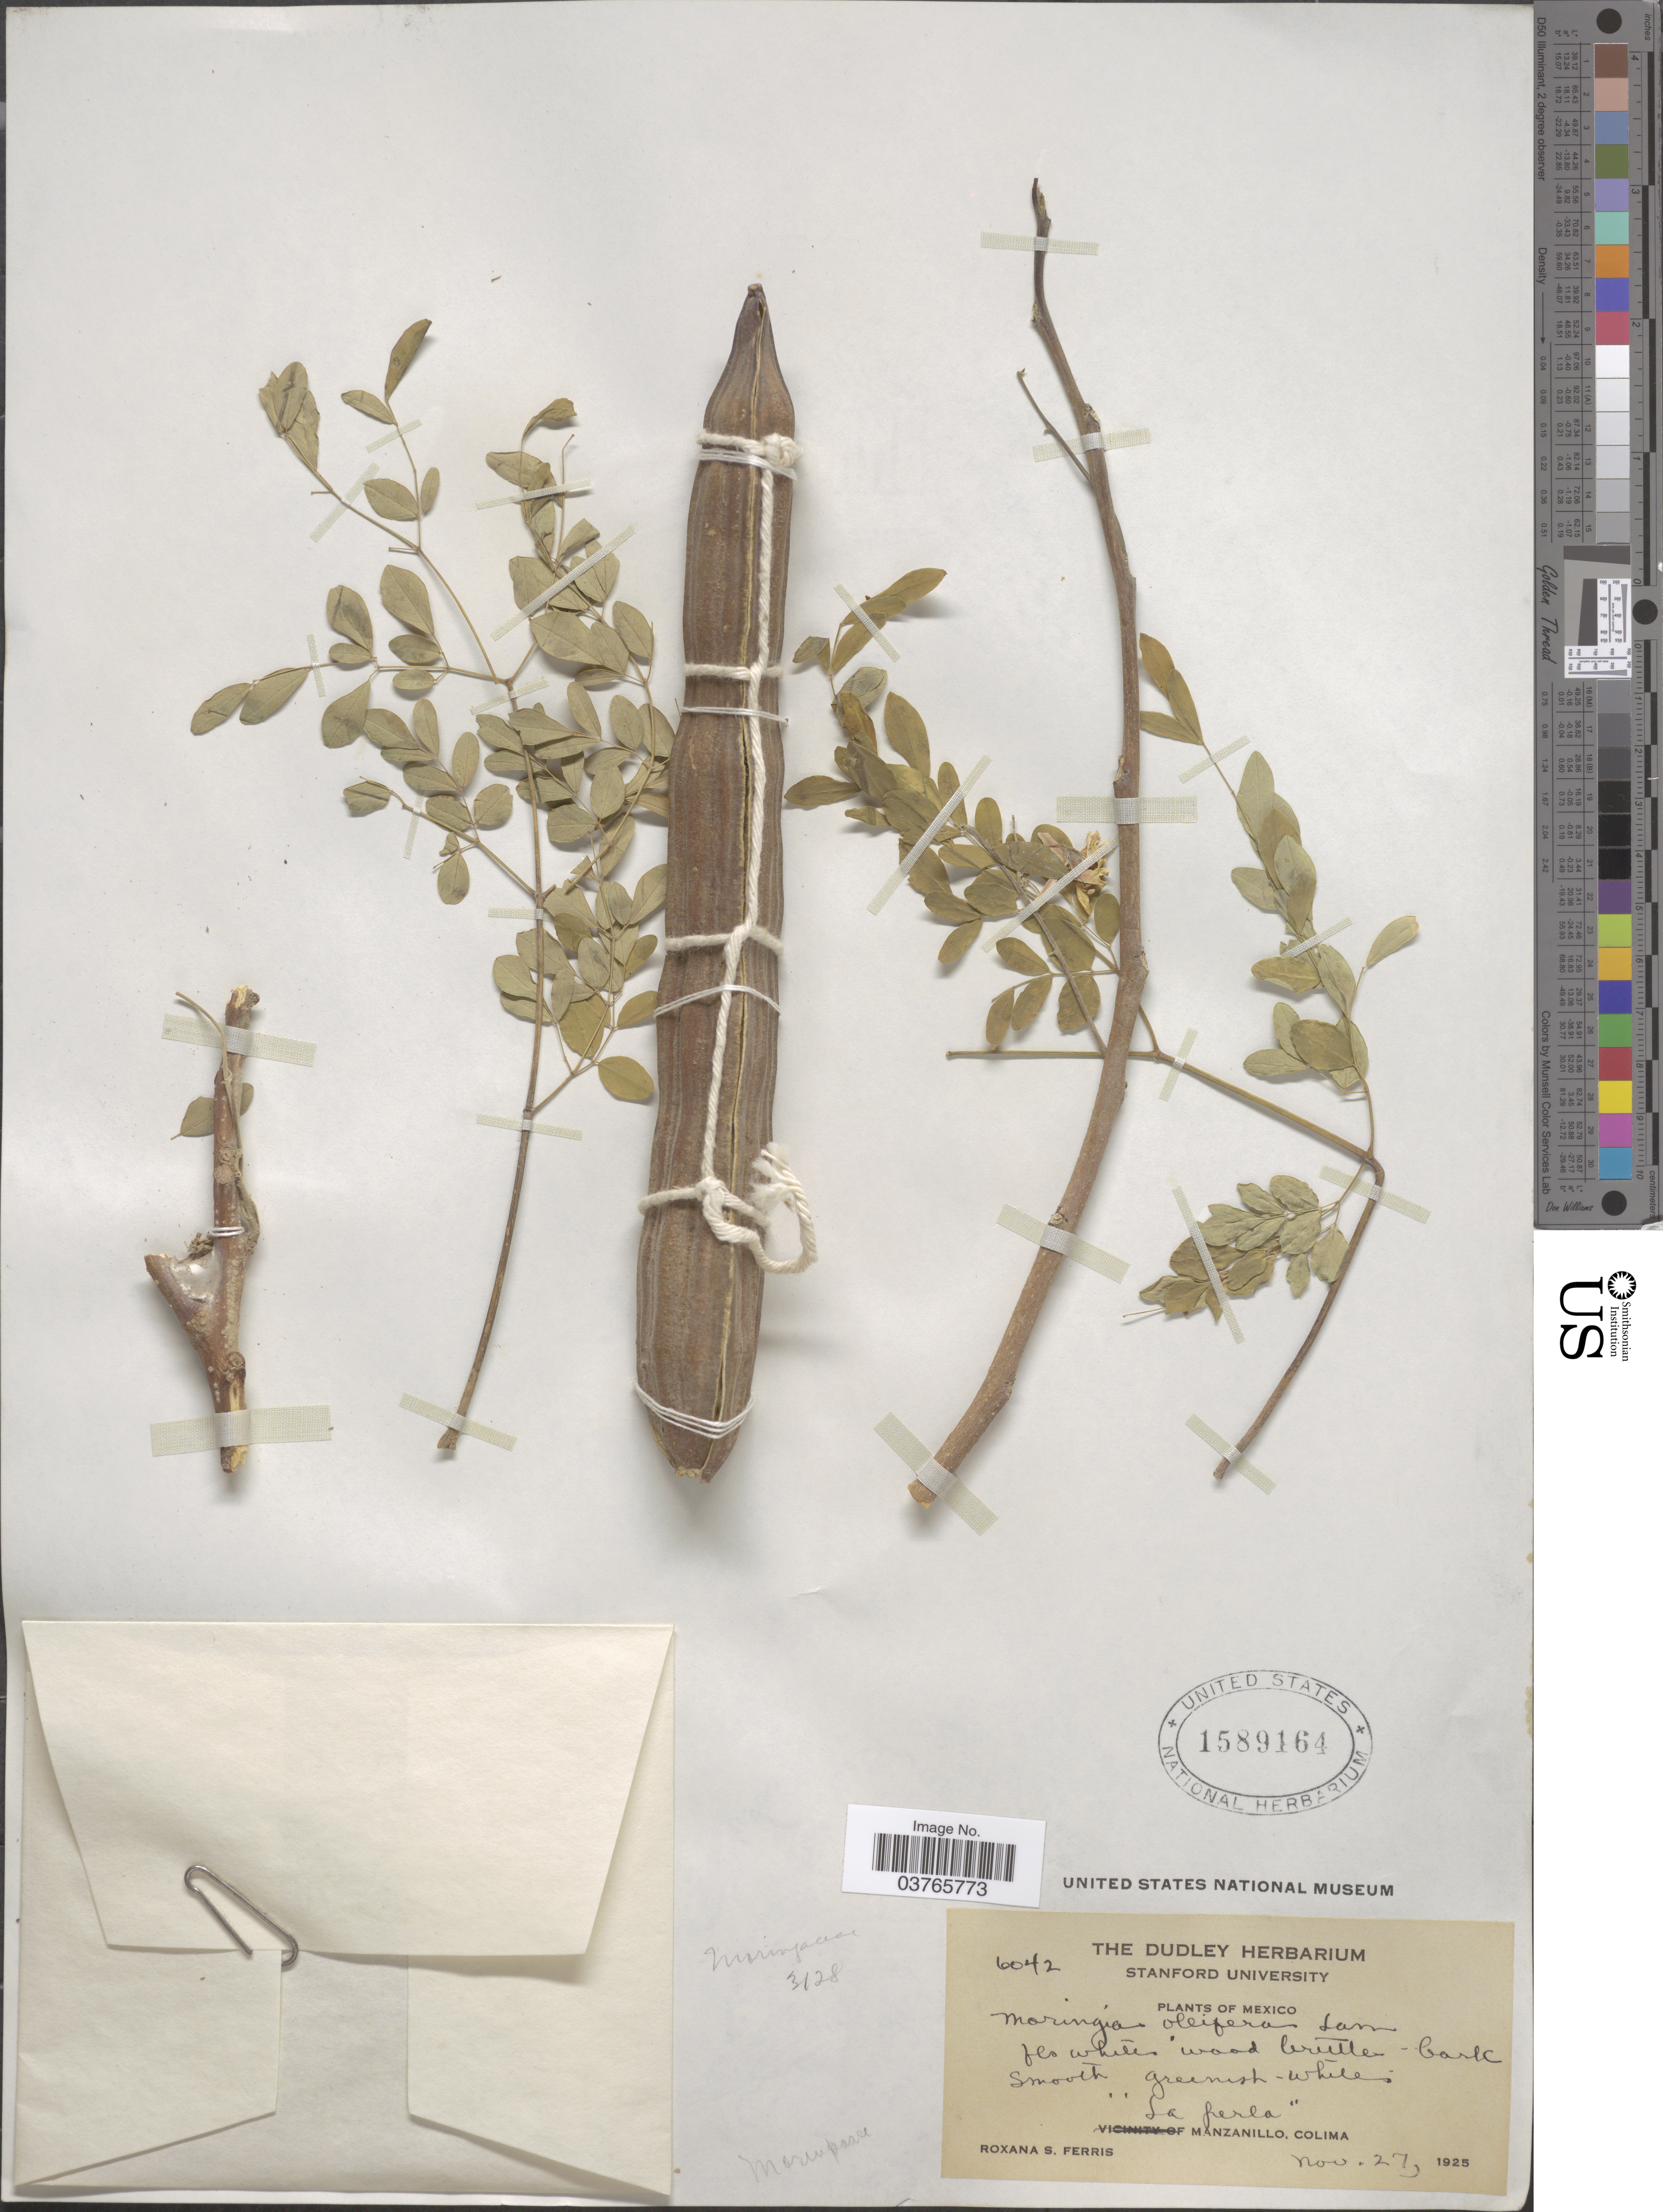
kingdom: Plantae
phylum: Tracheophyta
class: Magnoliopsida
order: Brassicales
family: Moringaceae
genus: Moringa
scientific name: Moringa oleifera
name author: Lam.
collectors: R. S. Ferris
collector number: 6042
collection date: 1925-11-27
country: Mexico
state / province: Colima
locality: "La perla"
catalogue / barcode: US 1589164